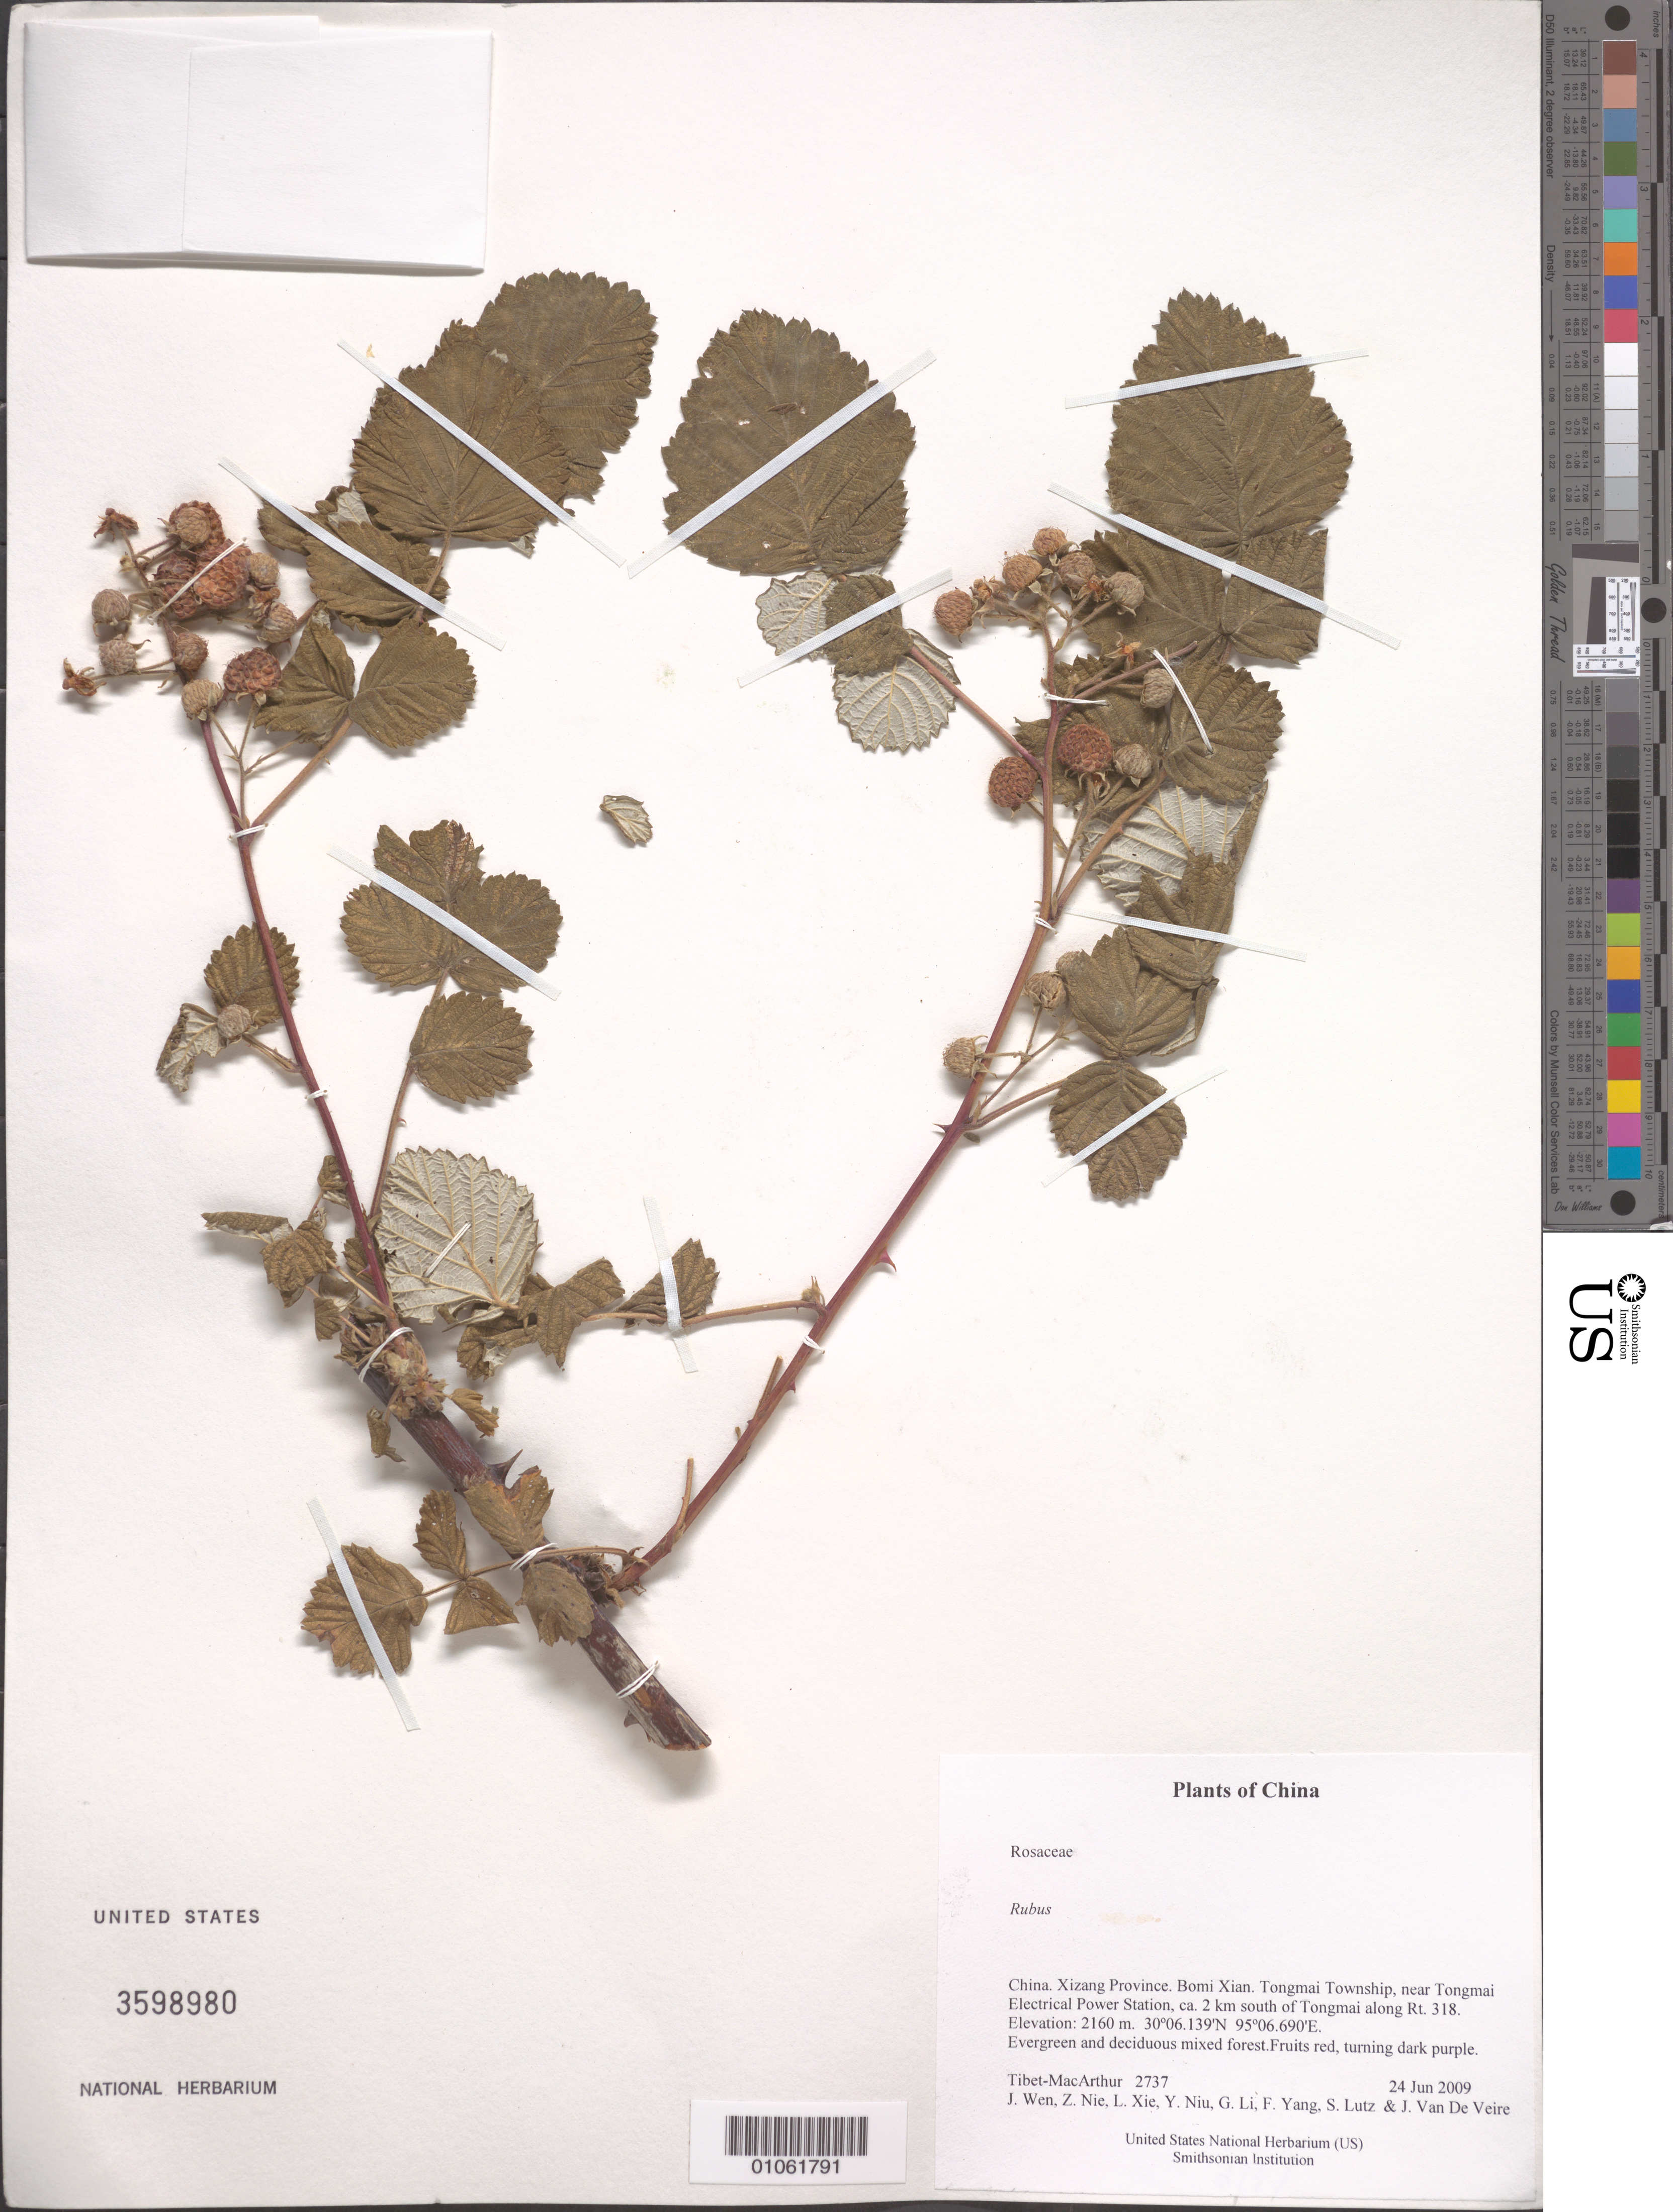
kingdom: Plantae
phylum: Tracheophyta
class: Magnoliopsida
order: Rosales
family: Rosaceae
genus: Rubus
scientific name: Rubus sp.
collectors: Tibet-MacArthur, J. Wen, Z. Nie, L. Xie, Y. Niu, G. Li, F. Yang, S. Lutz & J. Van De Veire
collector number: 2737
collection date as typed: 24 Jun 2009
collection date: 2009-06-24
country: China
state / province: Xizang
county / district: Bomi Xian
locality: Tongmai Township, near Tongmai Electrical Power Station, ca. 2 km south of Tongmai along Rt. 318.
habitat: Evergreen and deciduous mixed forest.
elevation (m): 2160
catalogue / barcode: US 3598980